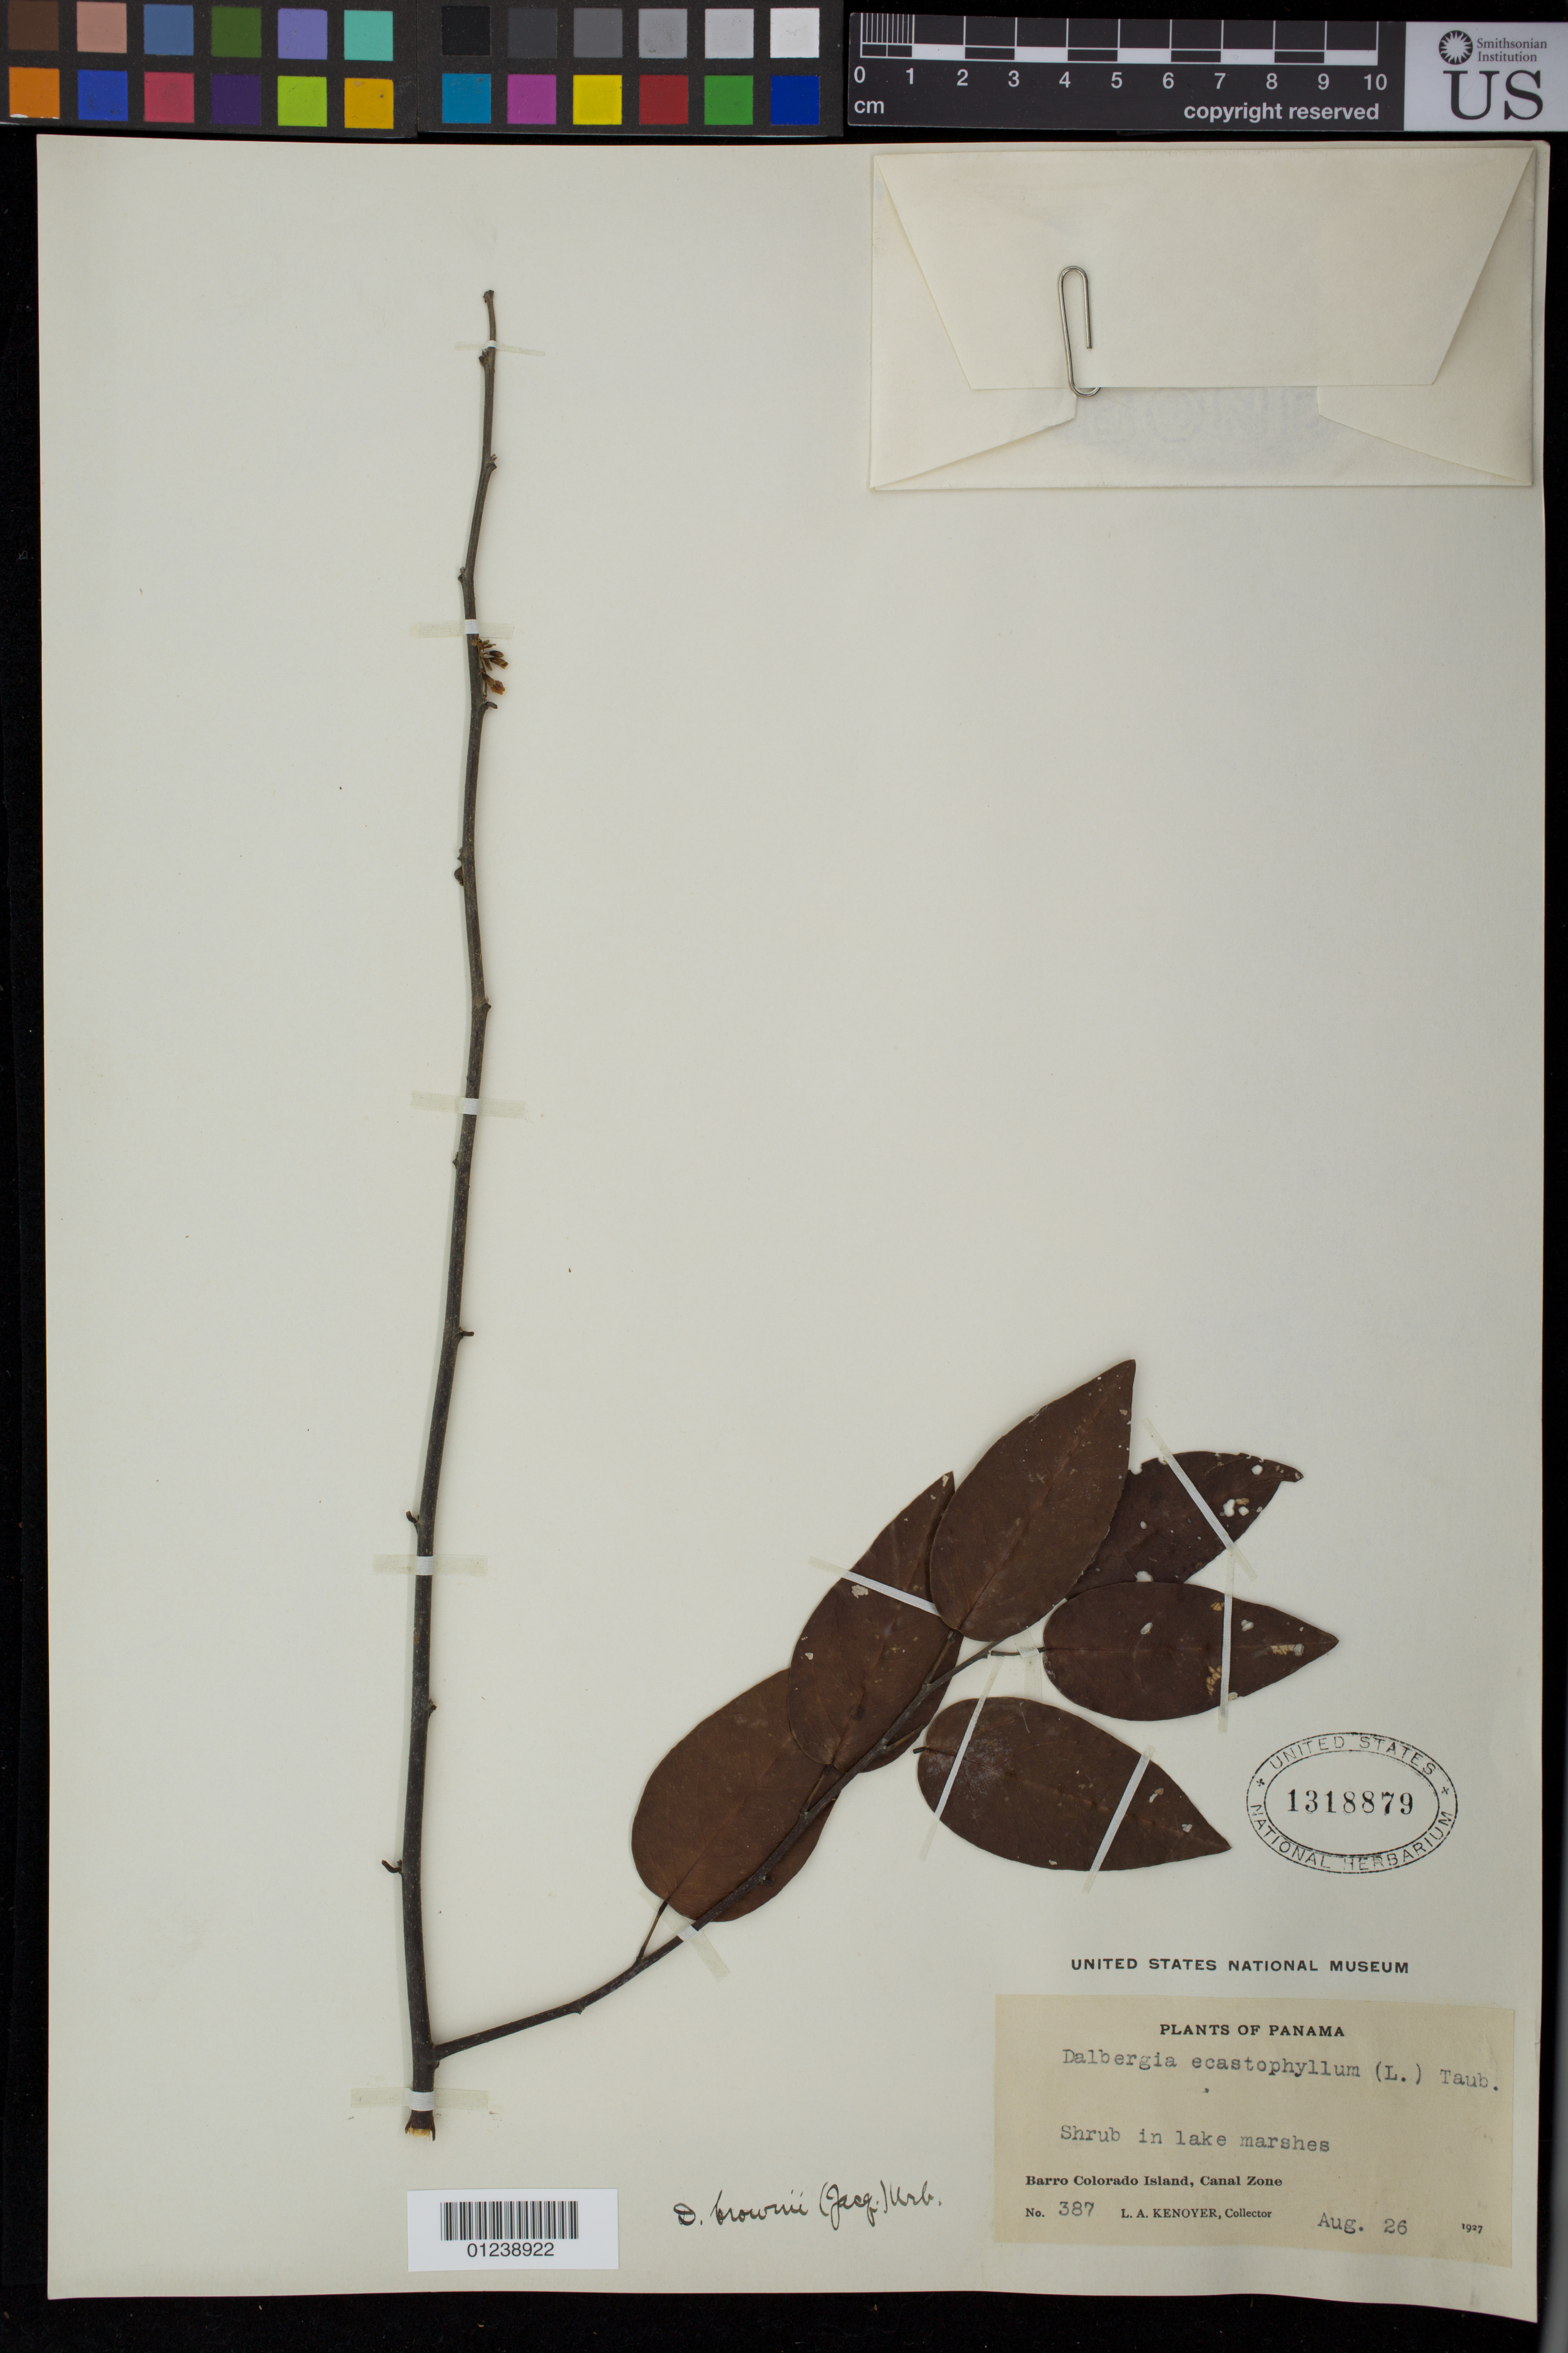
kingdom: Plantae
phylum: Tracheophyta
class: Magnoliopsida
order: Fabales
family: Fabaceae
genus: Dalbergia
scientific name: Dalbergia brownei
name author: (Jacq.) Schinz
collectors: L. A. Kenoyer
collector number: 387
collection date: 1927-08-26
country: Panama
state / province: Panamá Oeste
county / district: Canal Zone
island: Barro Colorado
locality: Barro Colorado Island, Canal Zone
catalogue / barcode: US 1318879